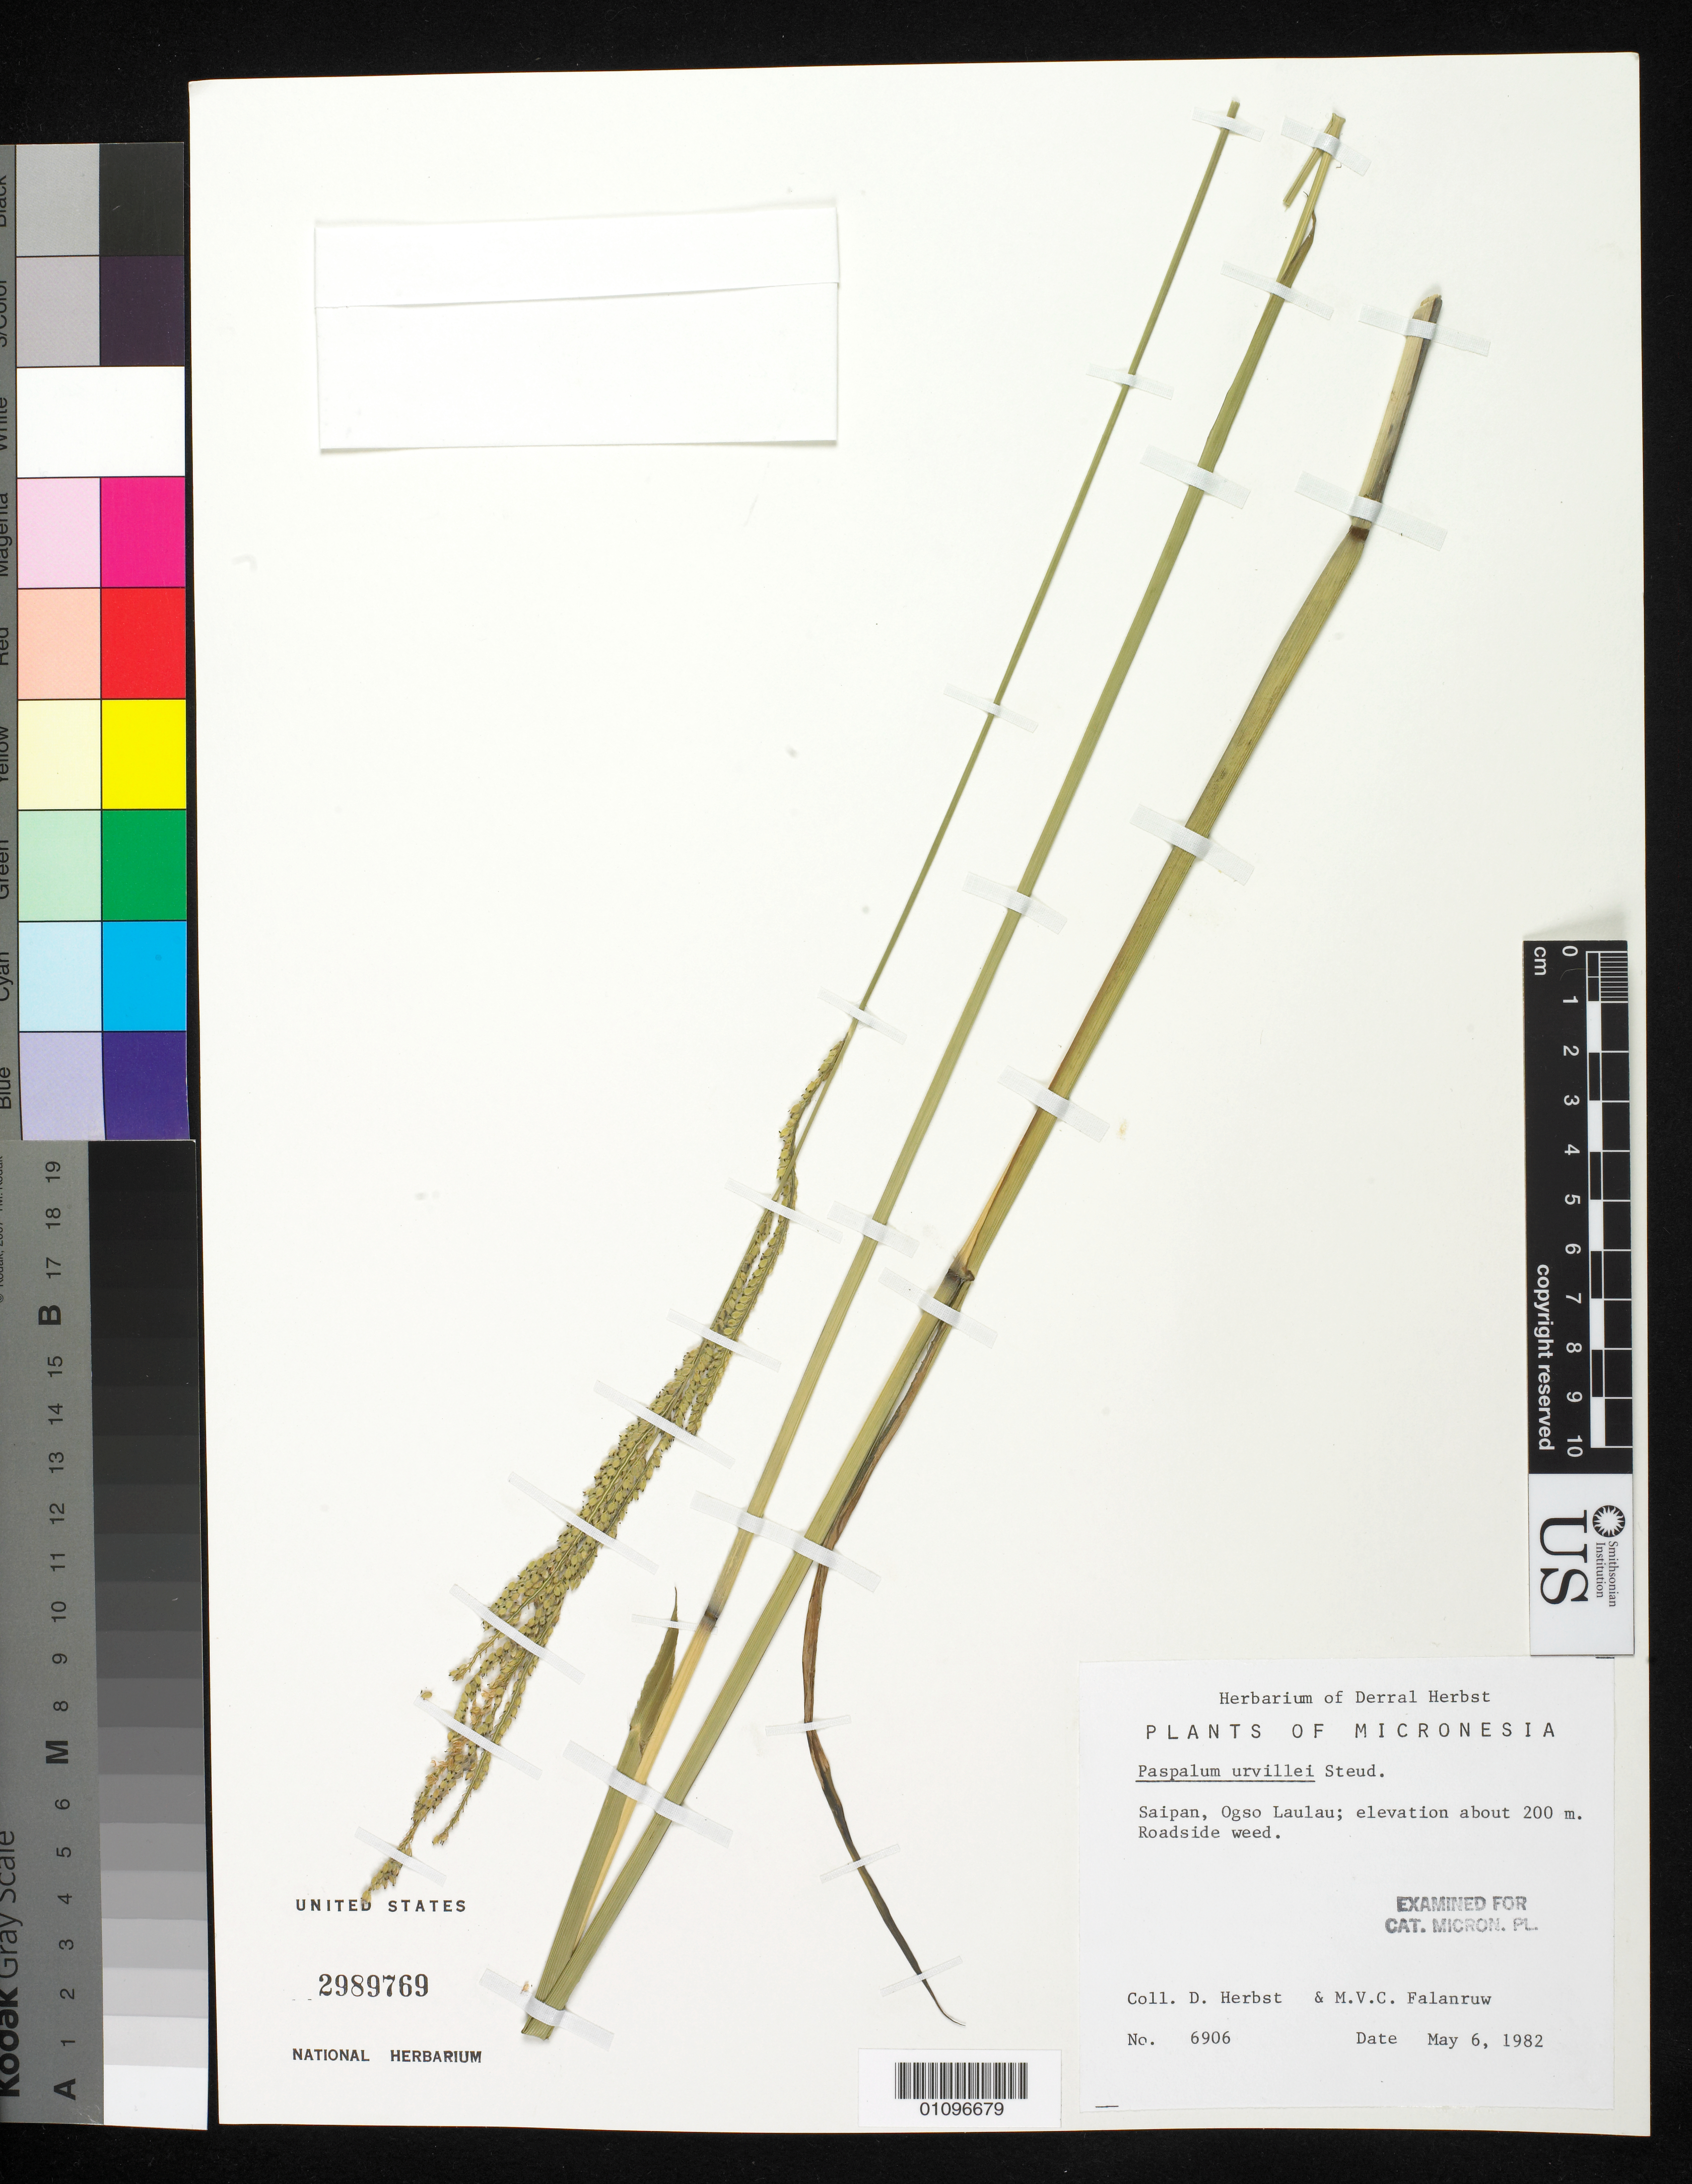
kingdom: Plantae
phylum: Tracheophyta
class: Liliopsida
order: Poales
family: Poaceae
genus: Paspalum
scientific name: Paspalum urvillei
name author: Steud.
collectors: D. R. Herbst & M. Falanruw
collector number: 6906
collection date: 1982-05-06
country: Northern Mariana Islands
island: Saipan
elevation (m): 200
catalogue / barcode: US 2989769